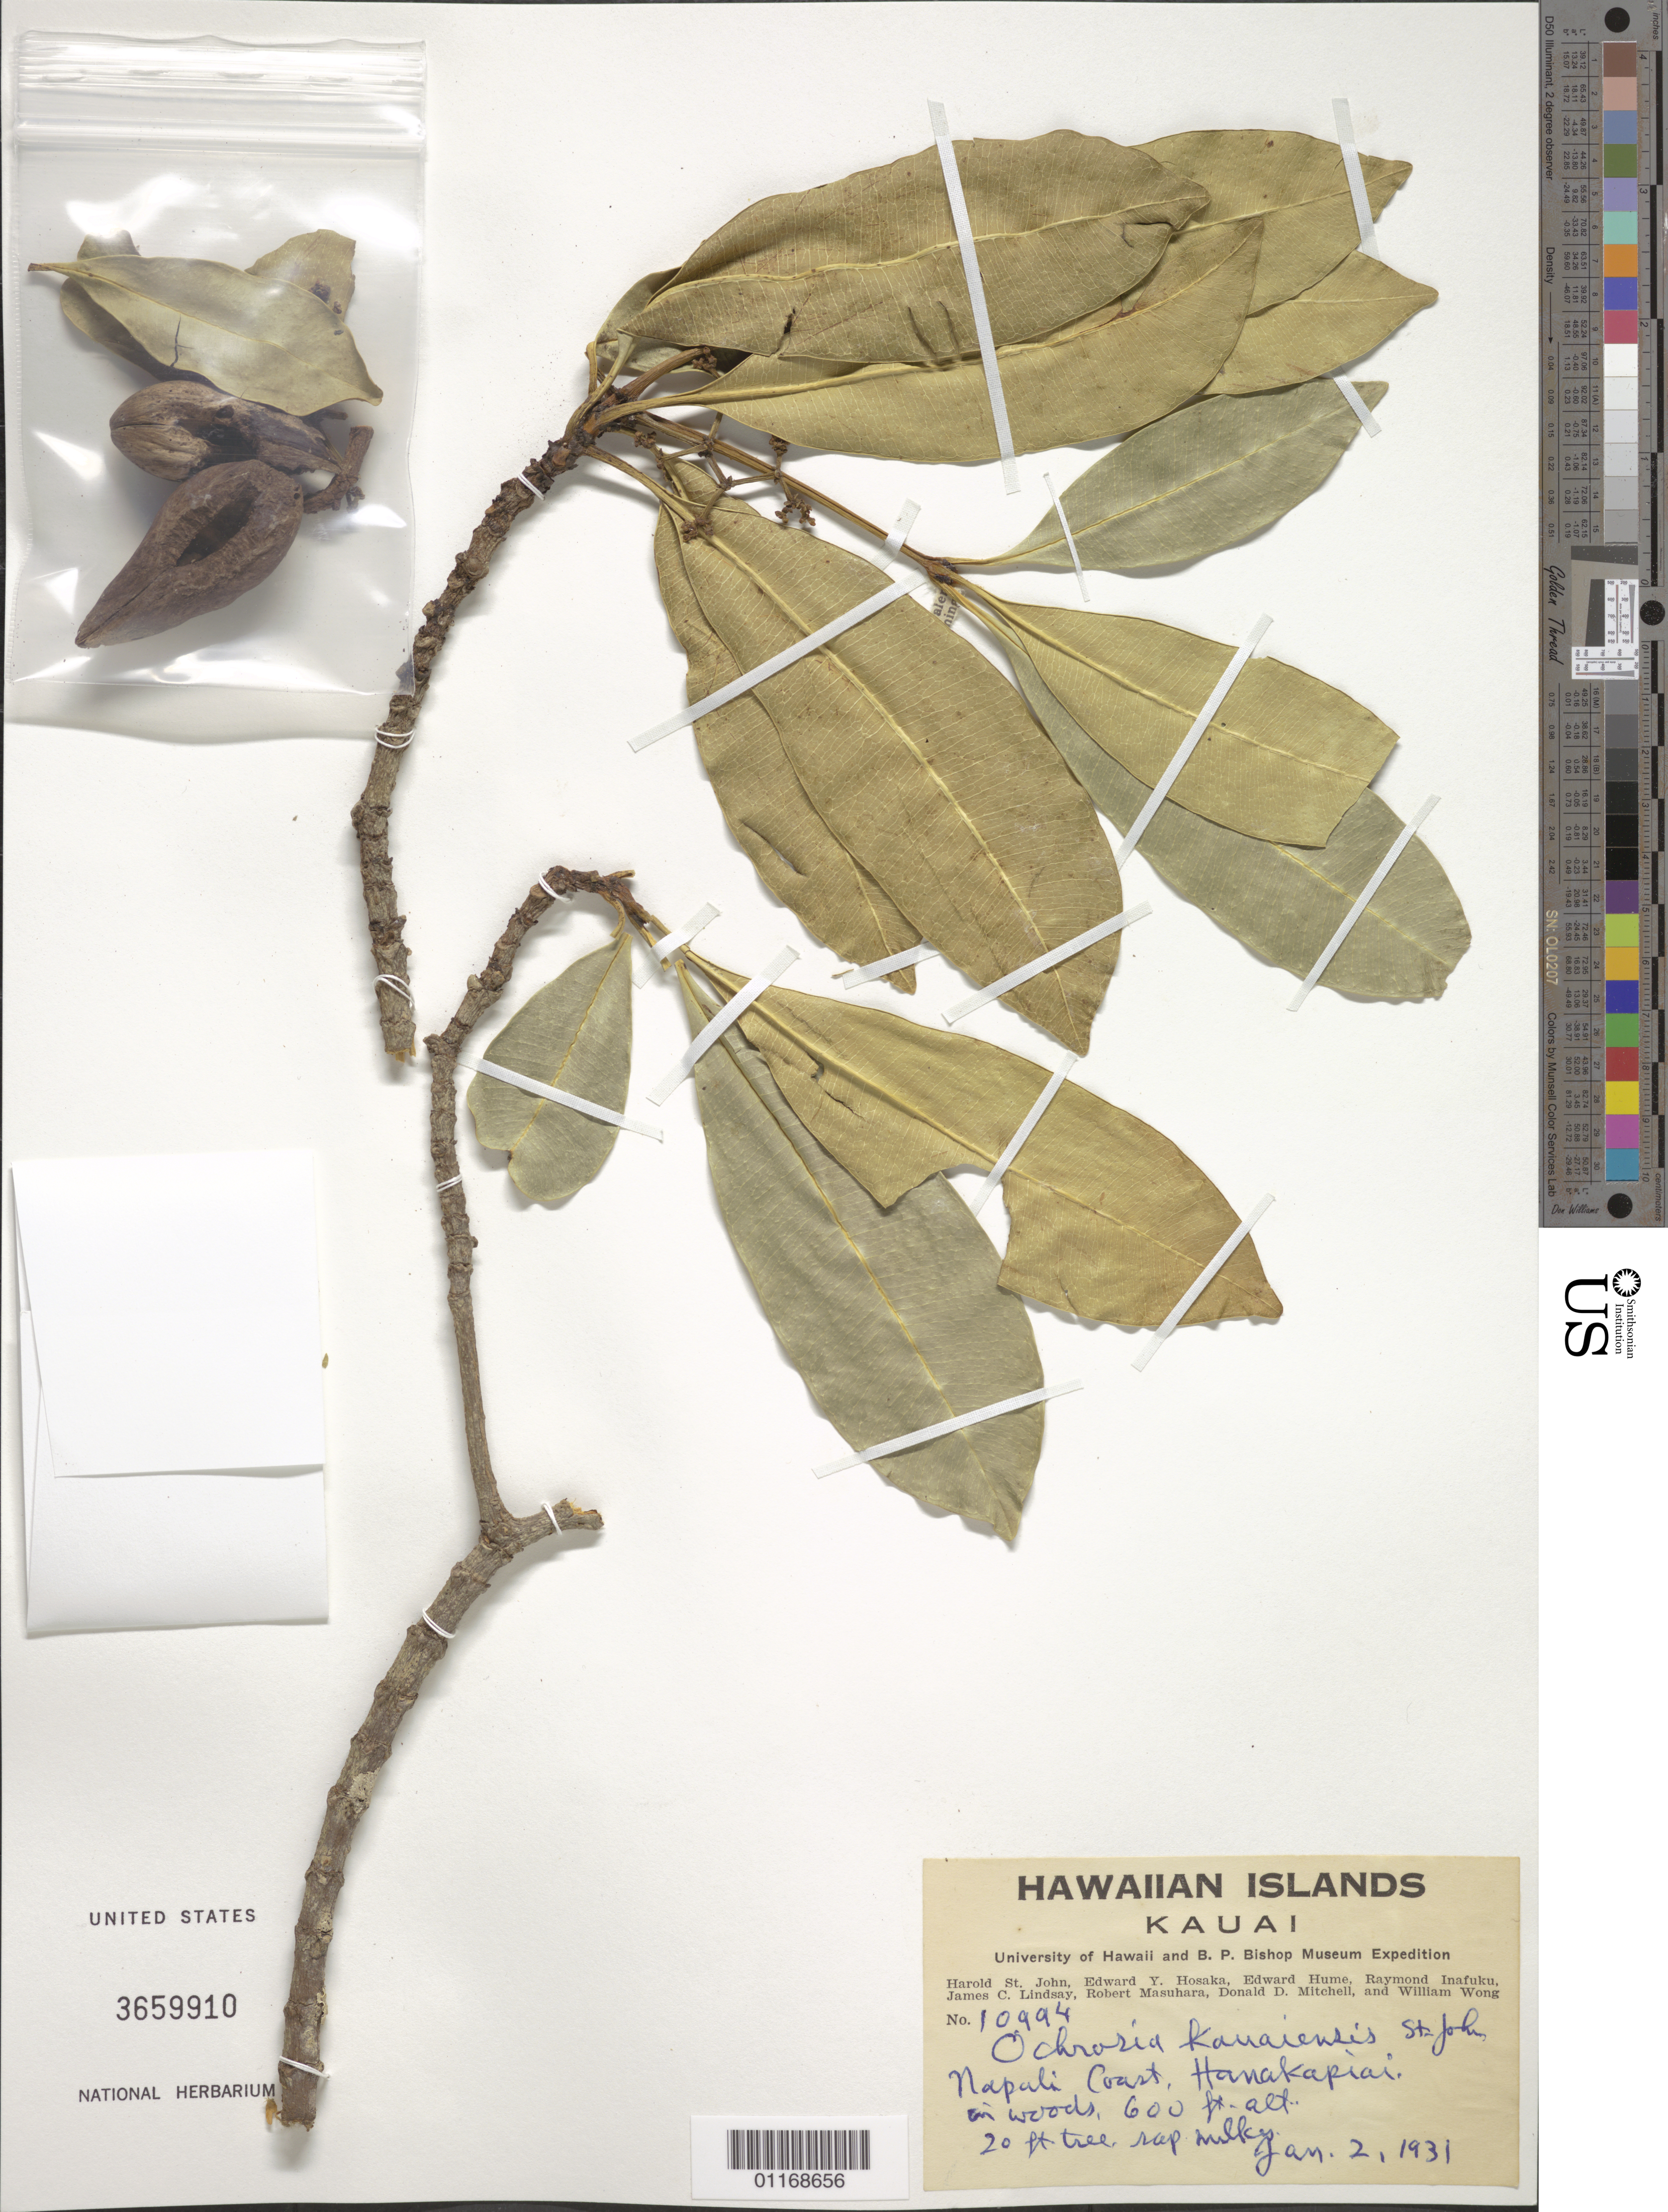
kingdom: Plantae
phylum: Tracheophyta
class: Magnoliopsida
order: Gentianales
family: Apocynaceae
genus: Ochrosia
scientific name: Ochrosia kauaiensis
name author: H. St. John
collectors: H. St. John, E. Y. Hosaka, E. Hume, R. Inafuku, J. Lindsay, R. Masuhara, D. D. Mitchell & W. Wong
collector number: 10994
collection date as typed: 2 Jan 1931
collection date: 1931-01-02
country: United States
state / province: Hawaii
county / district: Kauai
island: Kaua'i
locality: Napali Coast, Hanakapiai.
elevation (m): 183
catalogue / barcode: US 3659910